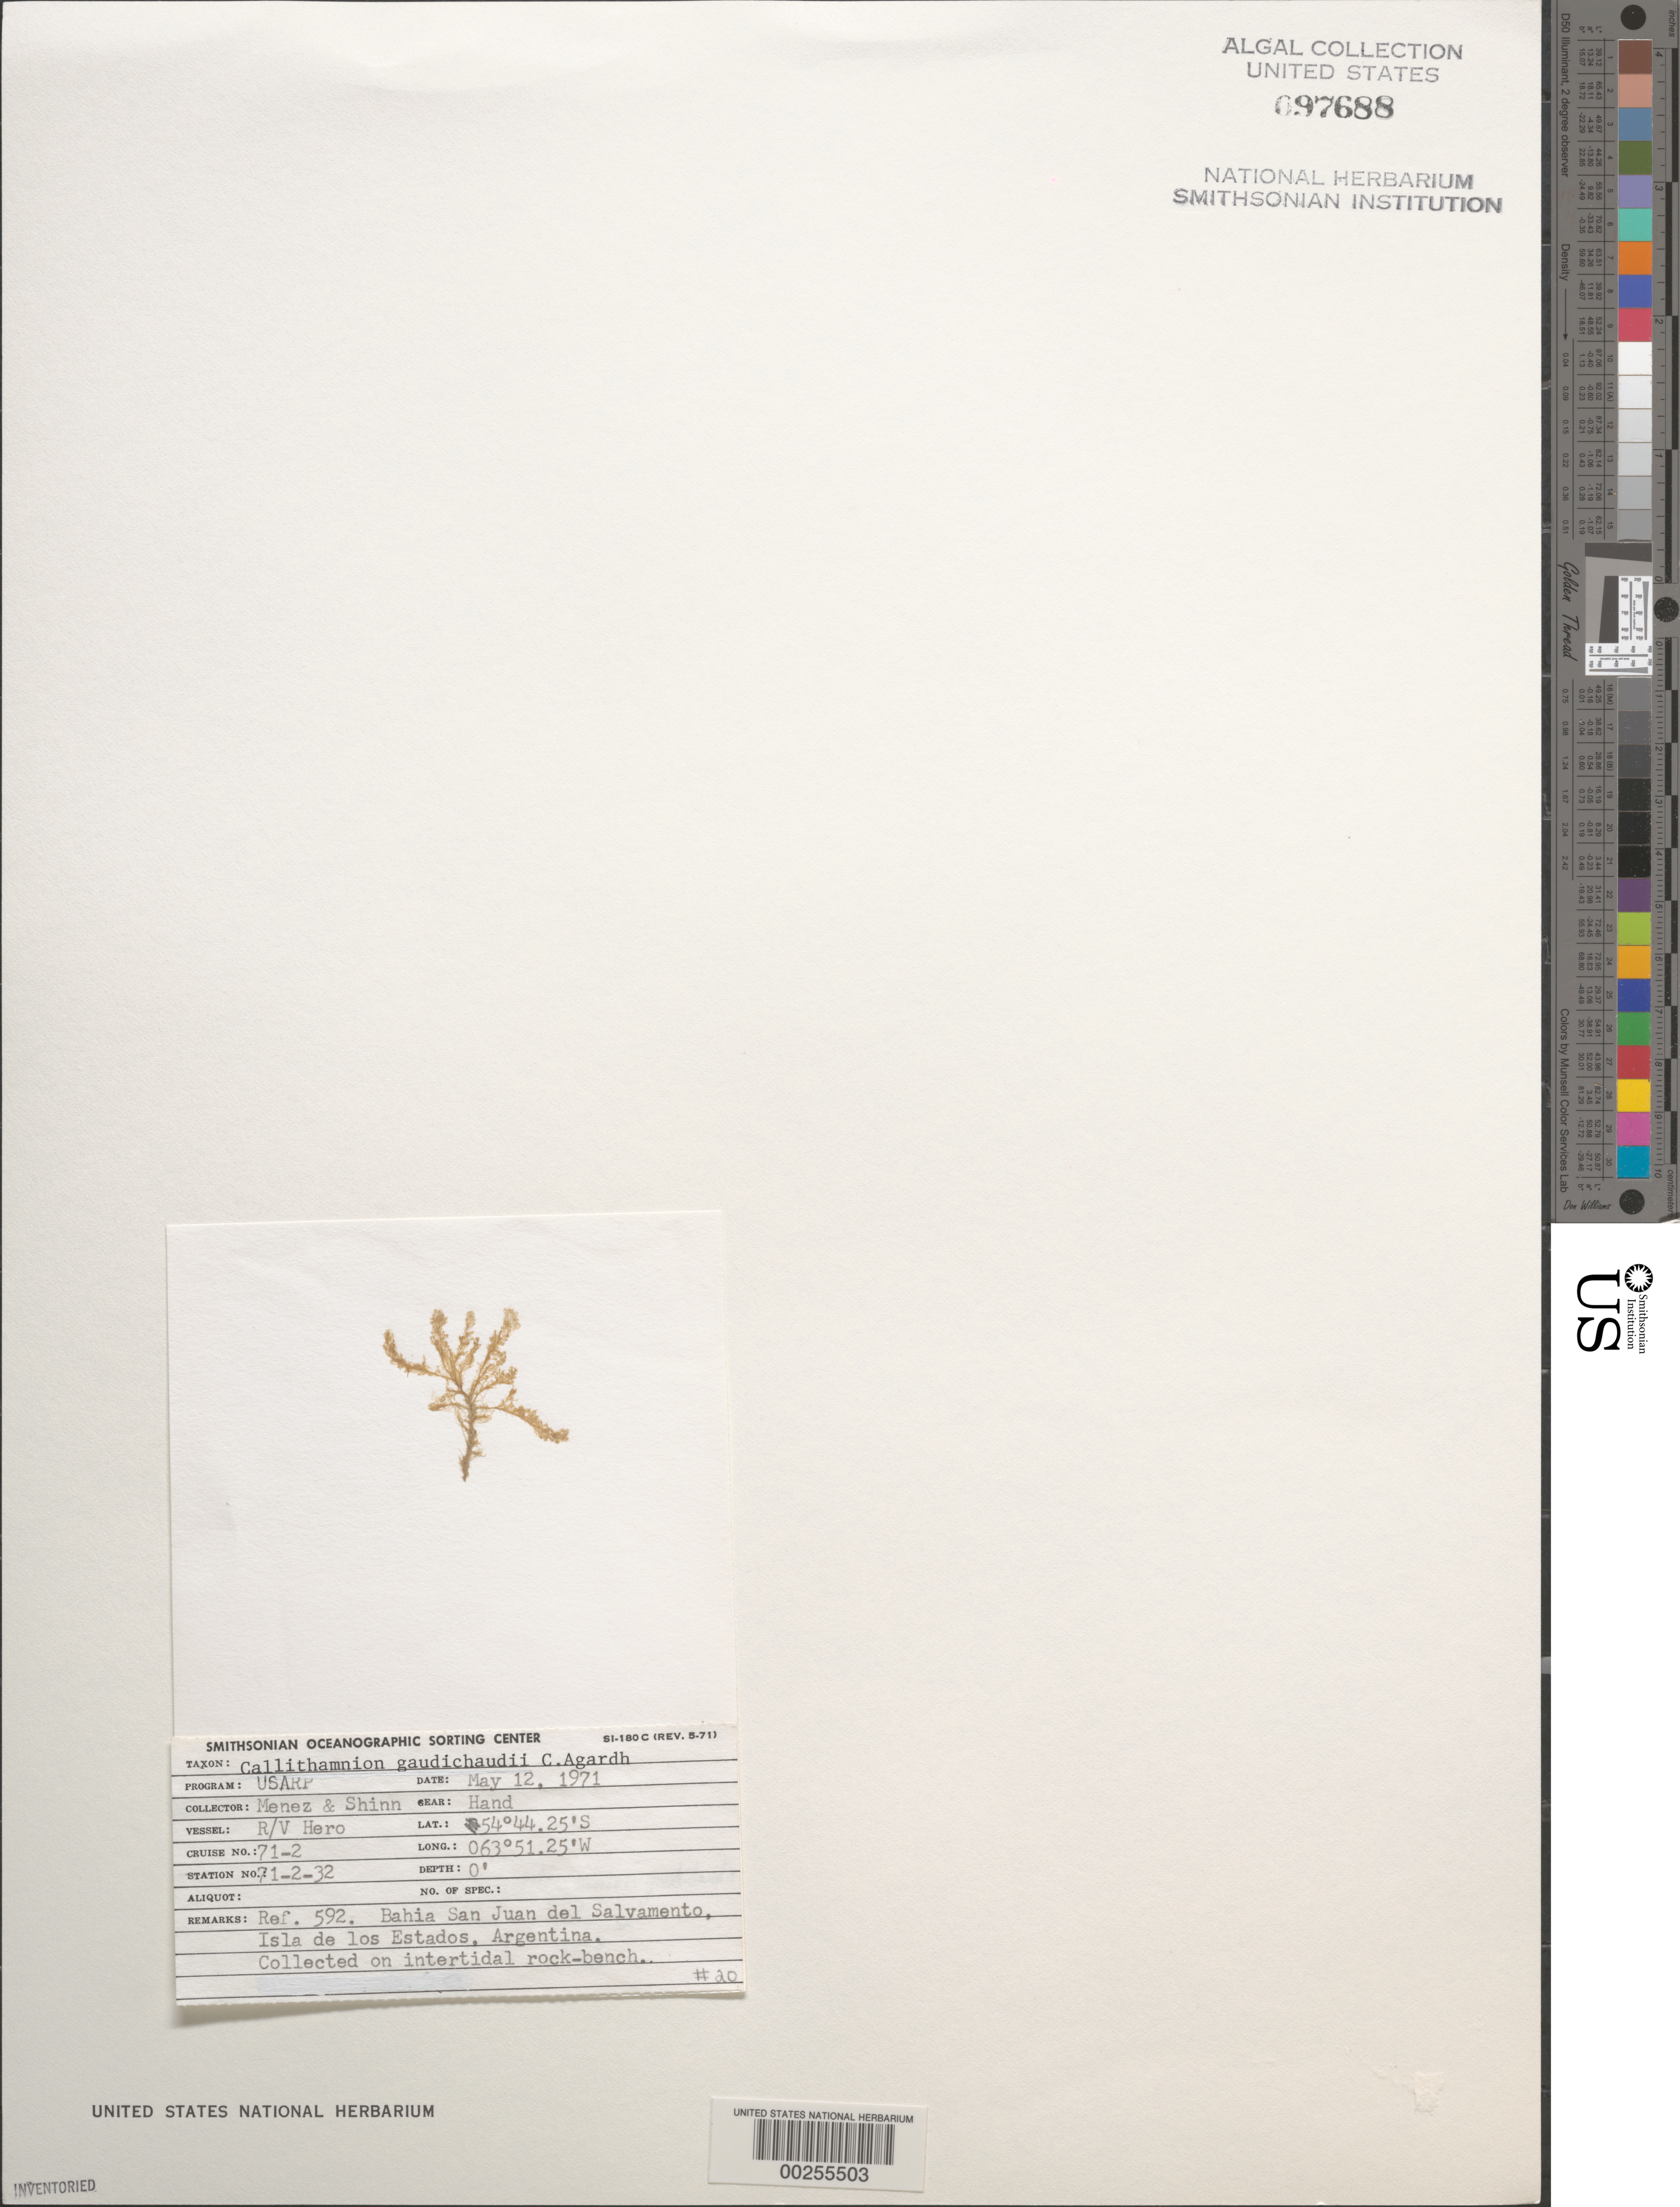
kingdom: Plantae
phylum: Rhodophyta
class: Florideophyceae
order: Ceramiales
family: Callithamniaceae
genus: Callithamnion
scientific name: Callithamnion gaudichaudii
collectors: Meñez & -. Shinn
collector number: Station 71-2-32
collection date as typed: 12 May 1971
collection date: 1971-05-12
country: Argentina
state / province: Tierra del Fuego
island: Isla de los Estados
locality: Bahia San Juan del Salvamento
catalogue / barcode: US 97688